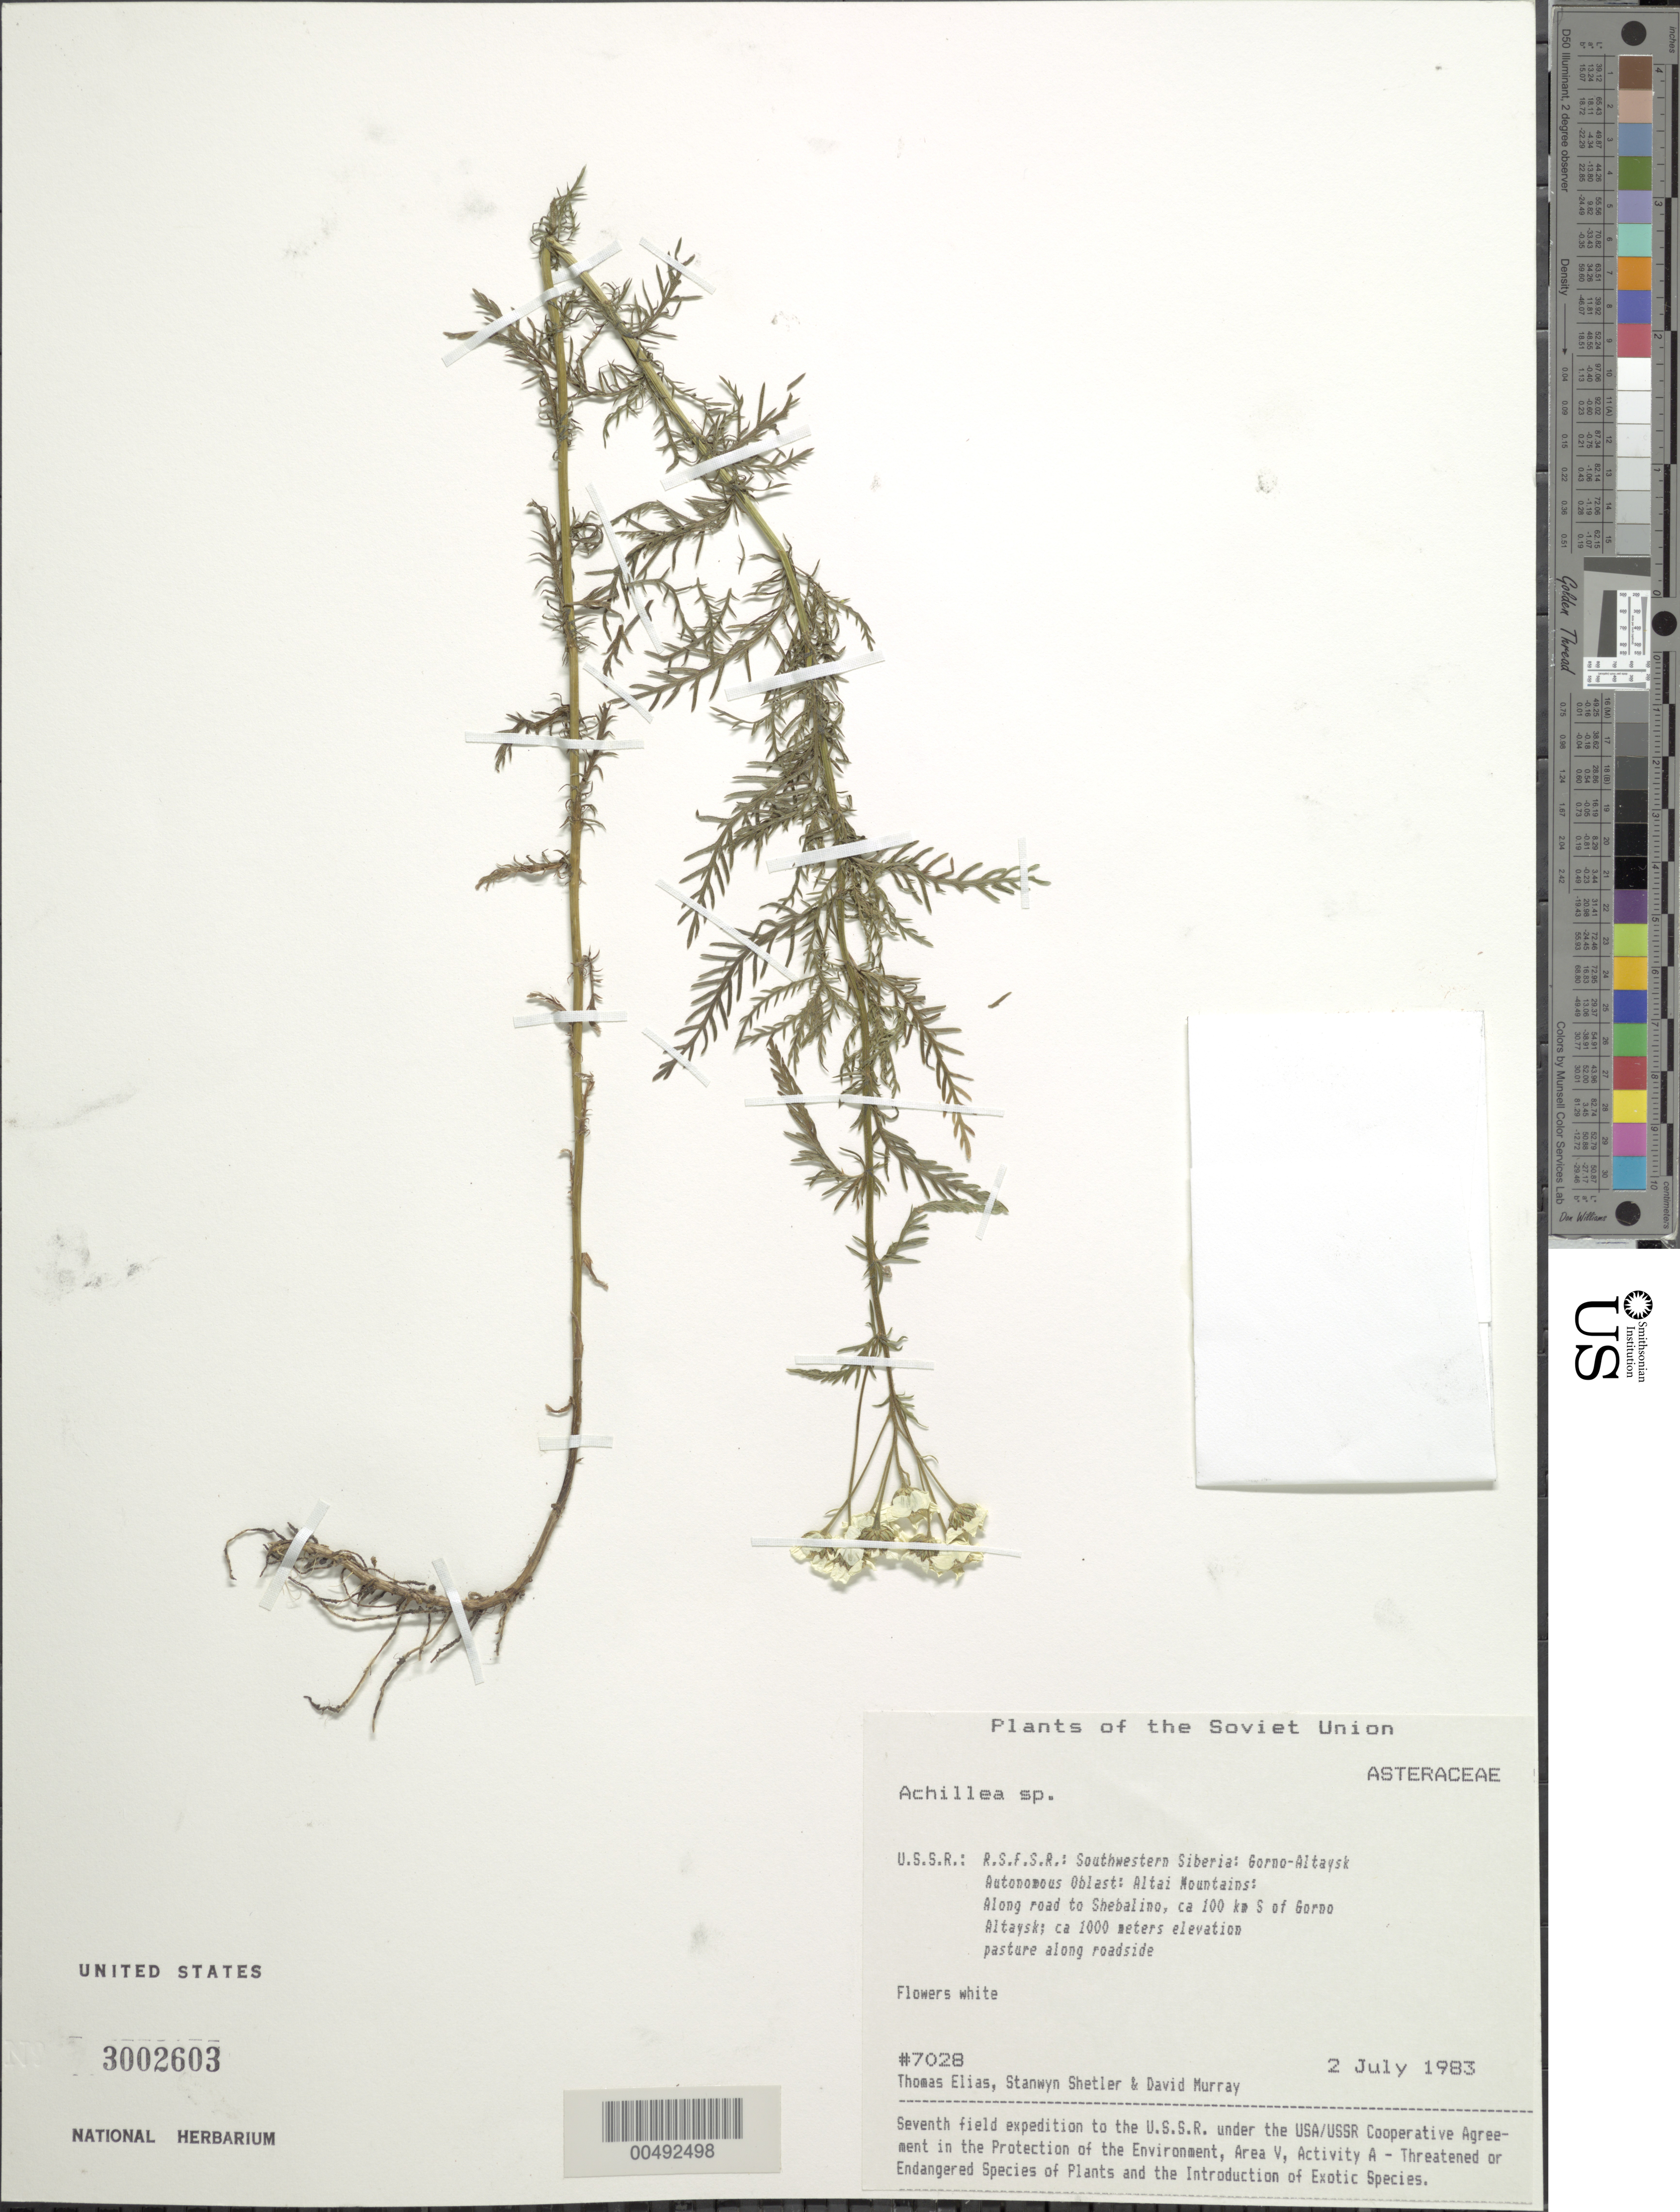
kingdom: Plantae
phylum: Tracheophyta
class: Magnoliopsida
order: Asterales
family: Asteraceae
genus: Achillea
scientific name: Achillea sp.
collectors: T. Elias, S. Shetler & D. F. Murray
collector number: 7028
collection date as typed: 02 Jul 1983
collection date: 1983-07-02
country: Russian Federation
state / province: Altai Republic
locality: Altai Mountains, along road to Shebalino, ca. 100 km S of Gorno-Altaysk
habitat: pasture along roadside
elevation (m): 1000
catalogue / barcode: US 3002603